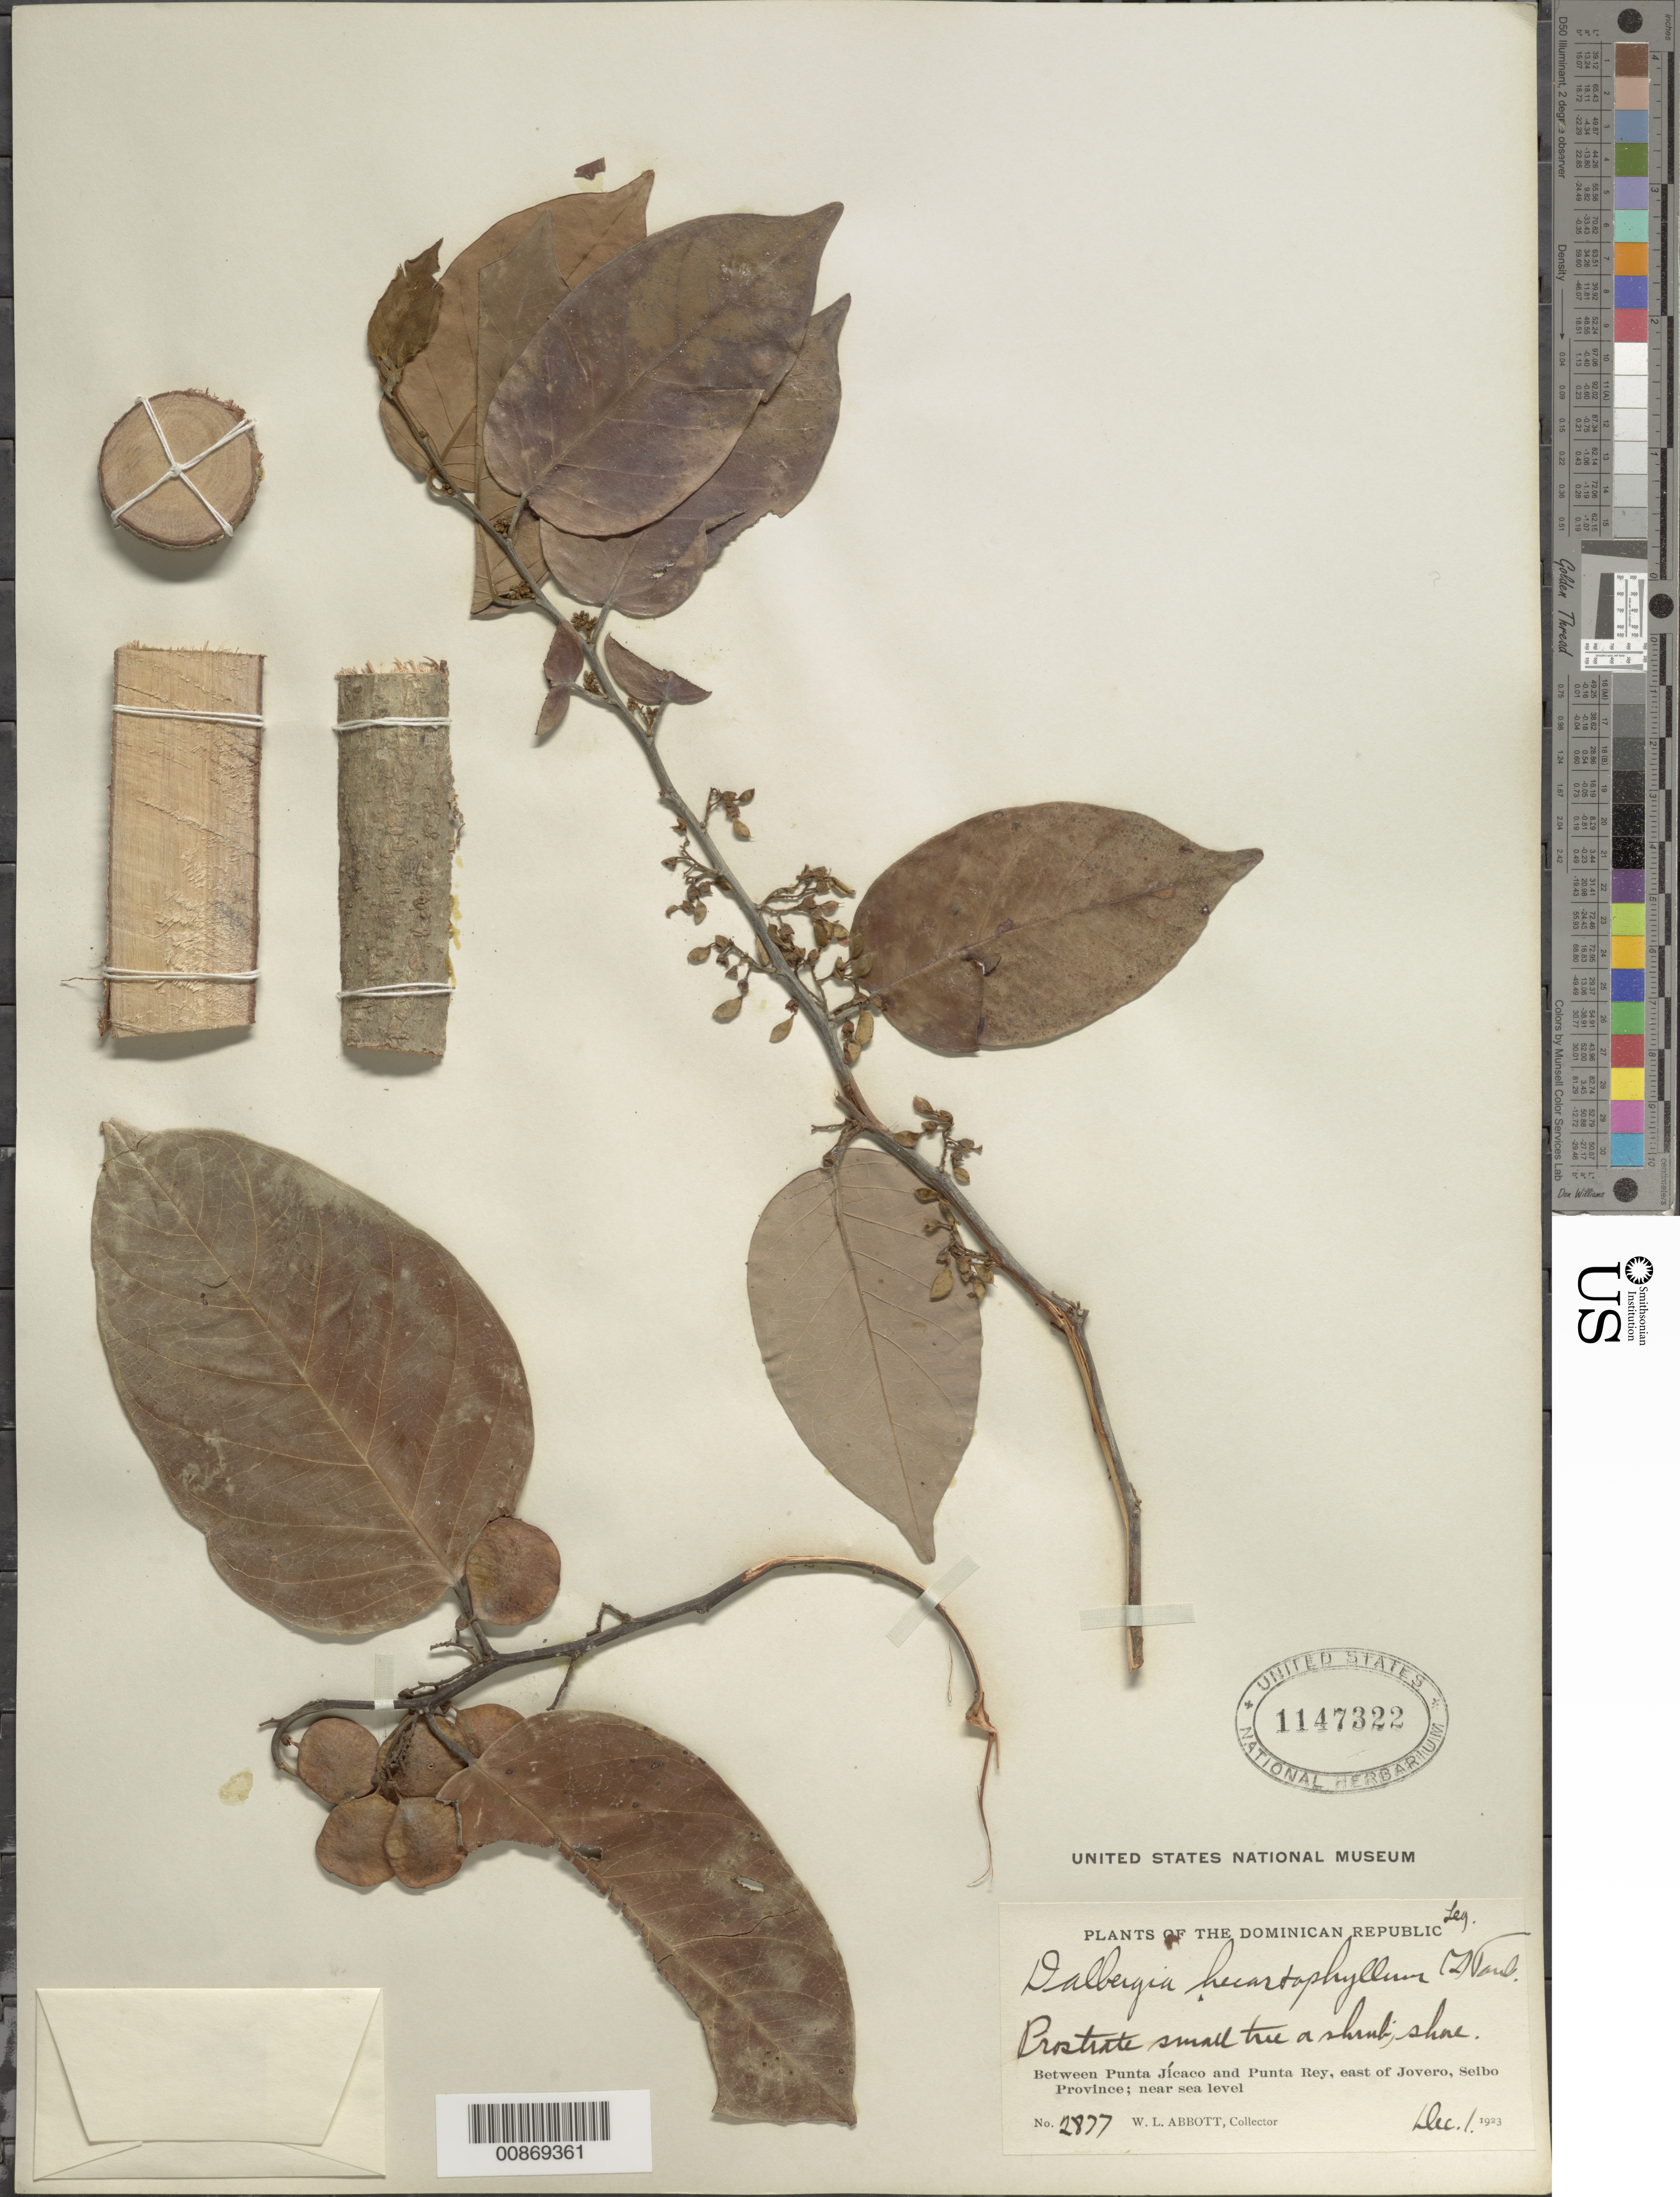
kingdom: Plantae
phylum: Tracheophyta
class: Magnoliopsida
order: Fabales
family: Fabaceae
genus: Dalbergia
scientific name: Dalbergia ecastaphyllum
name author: (L.) Taub.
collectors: W. L. Abbott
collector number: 2877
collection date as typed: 01 Dec 1923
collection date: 1923-12-01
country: Dominican Republic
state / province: El Seibo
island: Hispaniola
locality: Between Punta Jícaco and Punta Rey, east of Jovero.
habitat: On shore.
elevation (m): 0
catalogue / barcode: US 1147322